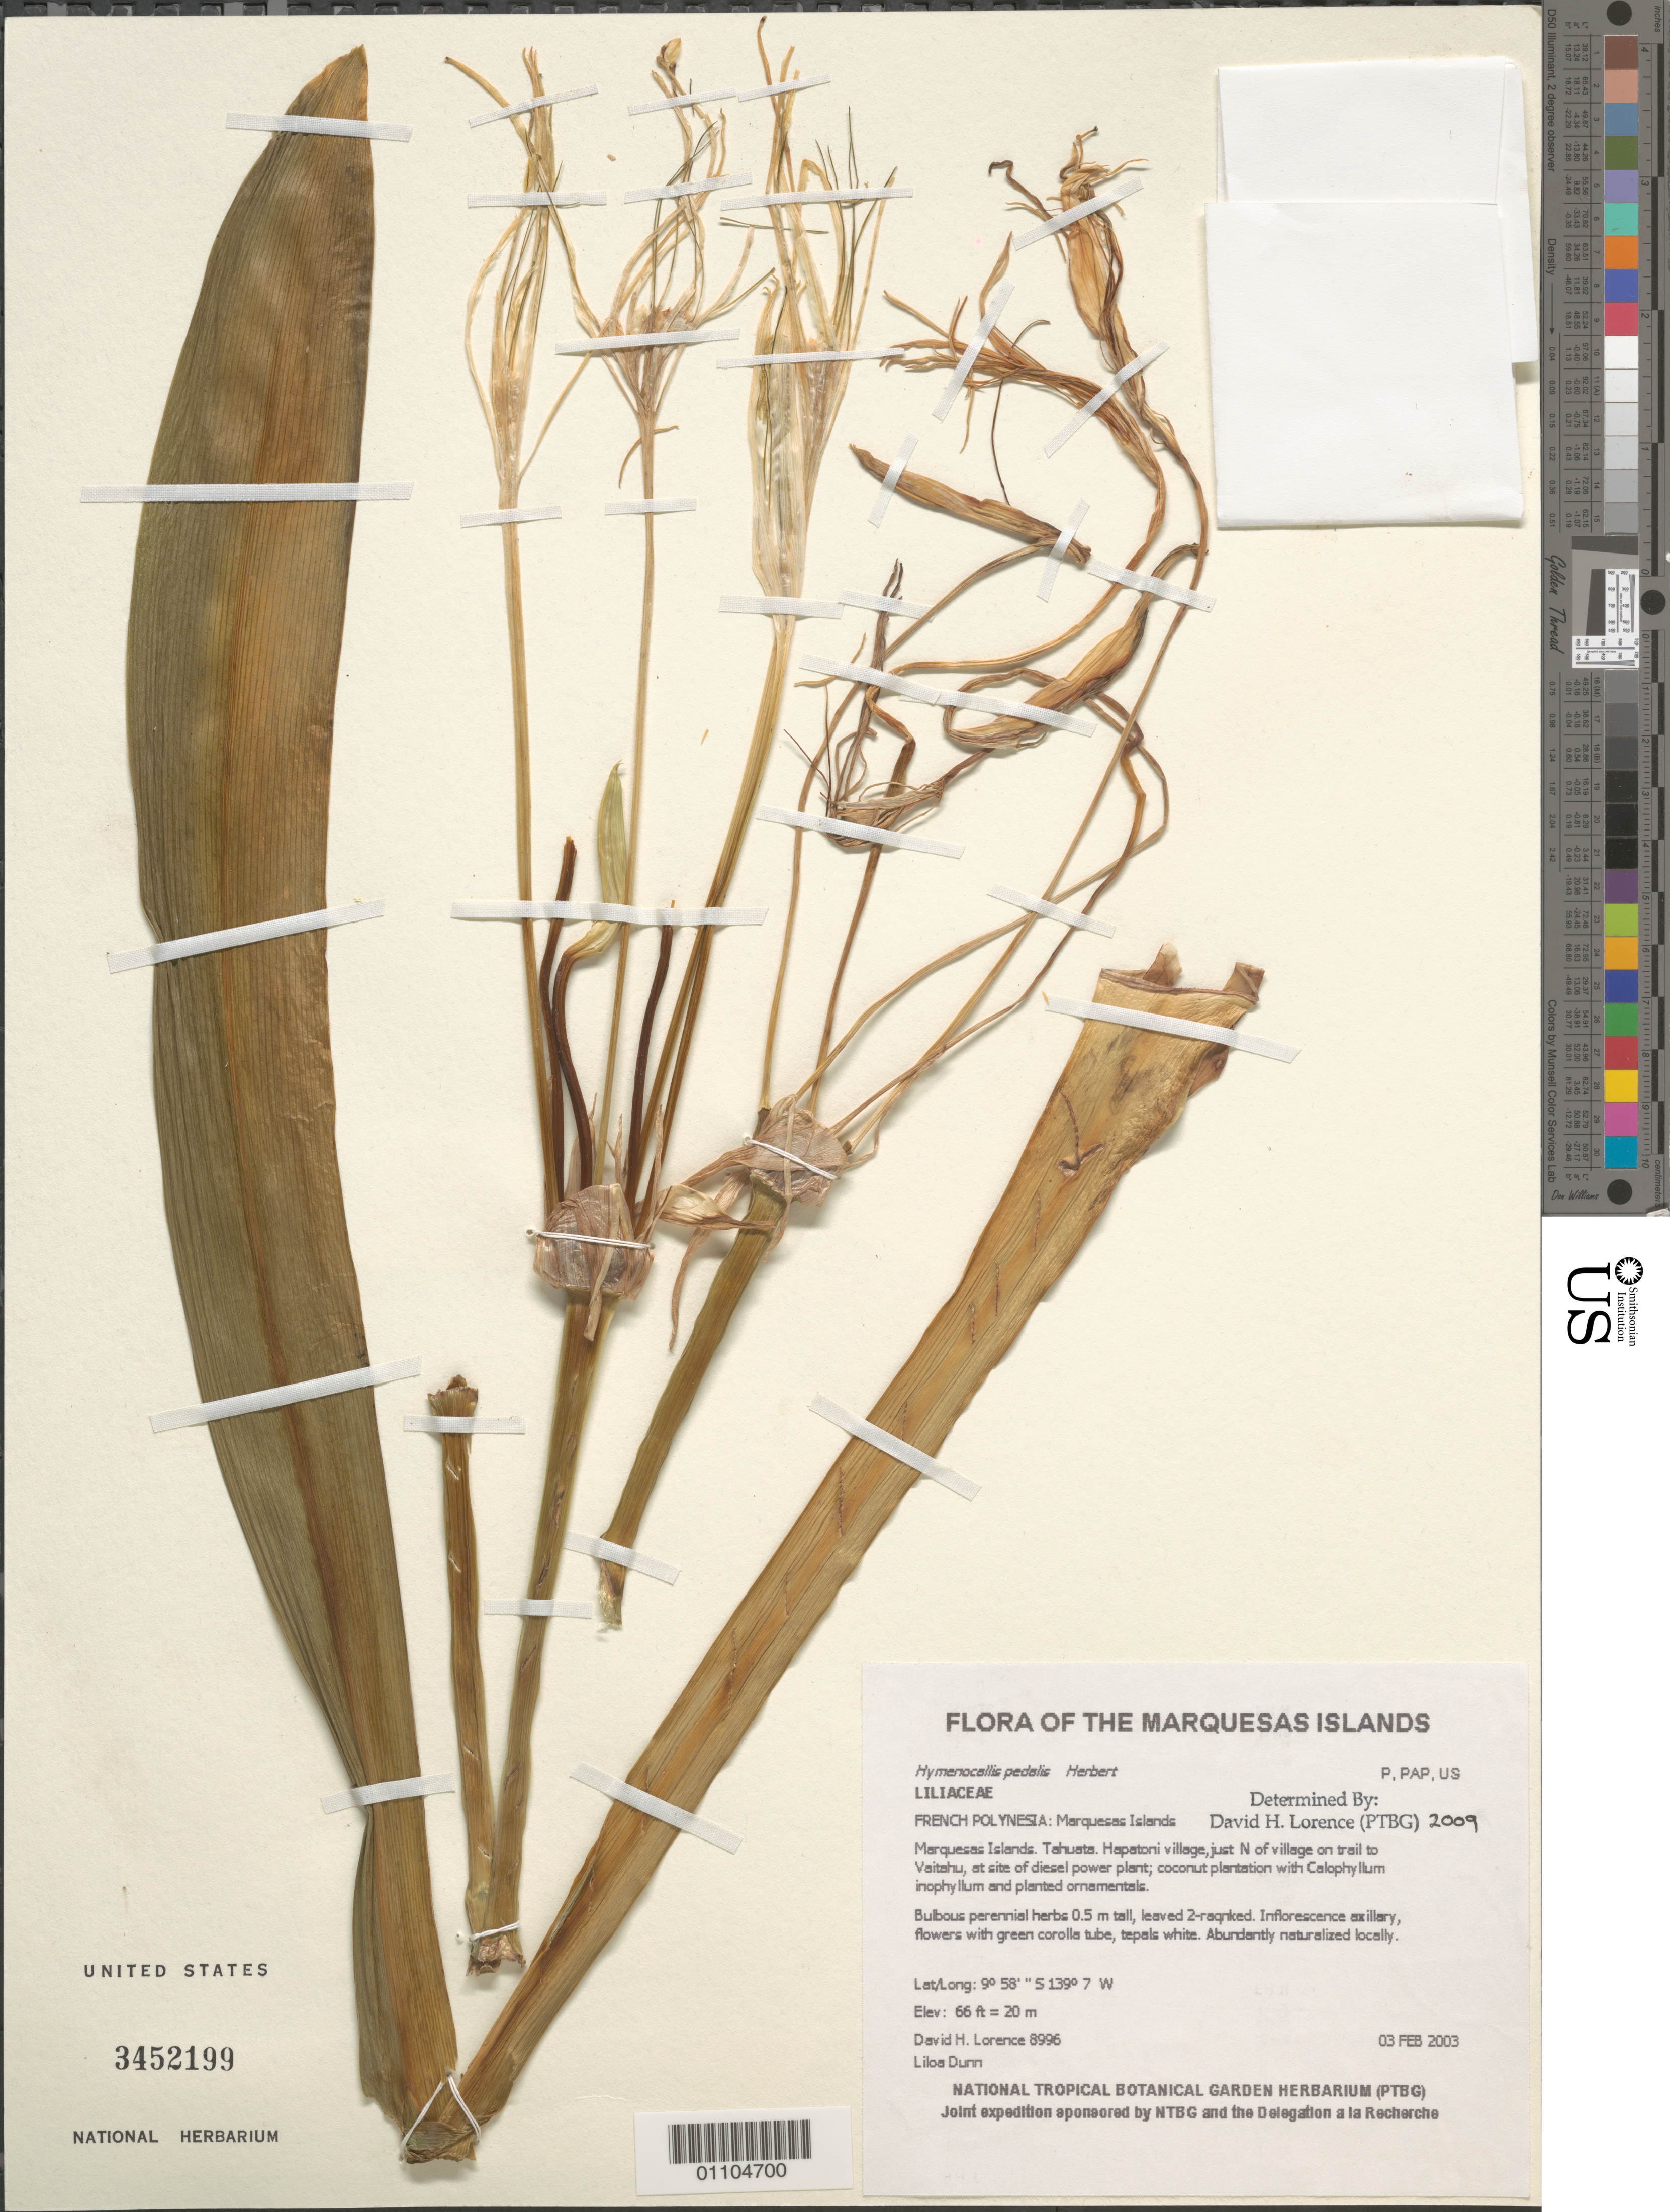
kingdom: Plantae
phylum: Tracheophyta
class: Liliopsida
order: Asparagales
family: Amaryllidaceae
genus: Hymenocallis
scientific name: Hymenocallis pedalis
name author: Herb.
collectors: D. Lorence & L. Dunn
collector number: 8996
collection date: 2003-02-03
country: French Polynesia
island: Tahuata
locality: Hapatoni village, just N of village on trail to Vaitahu, at site of diesel power plant; coconut plantation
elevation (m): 20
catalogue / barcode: US 3452199